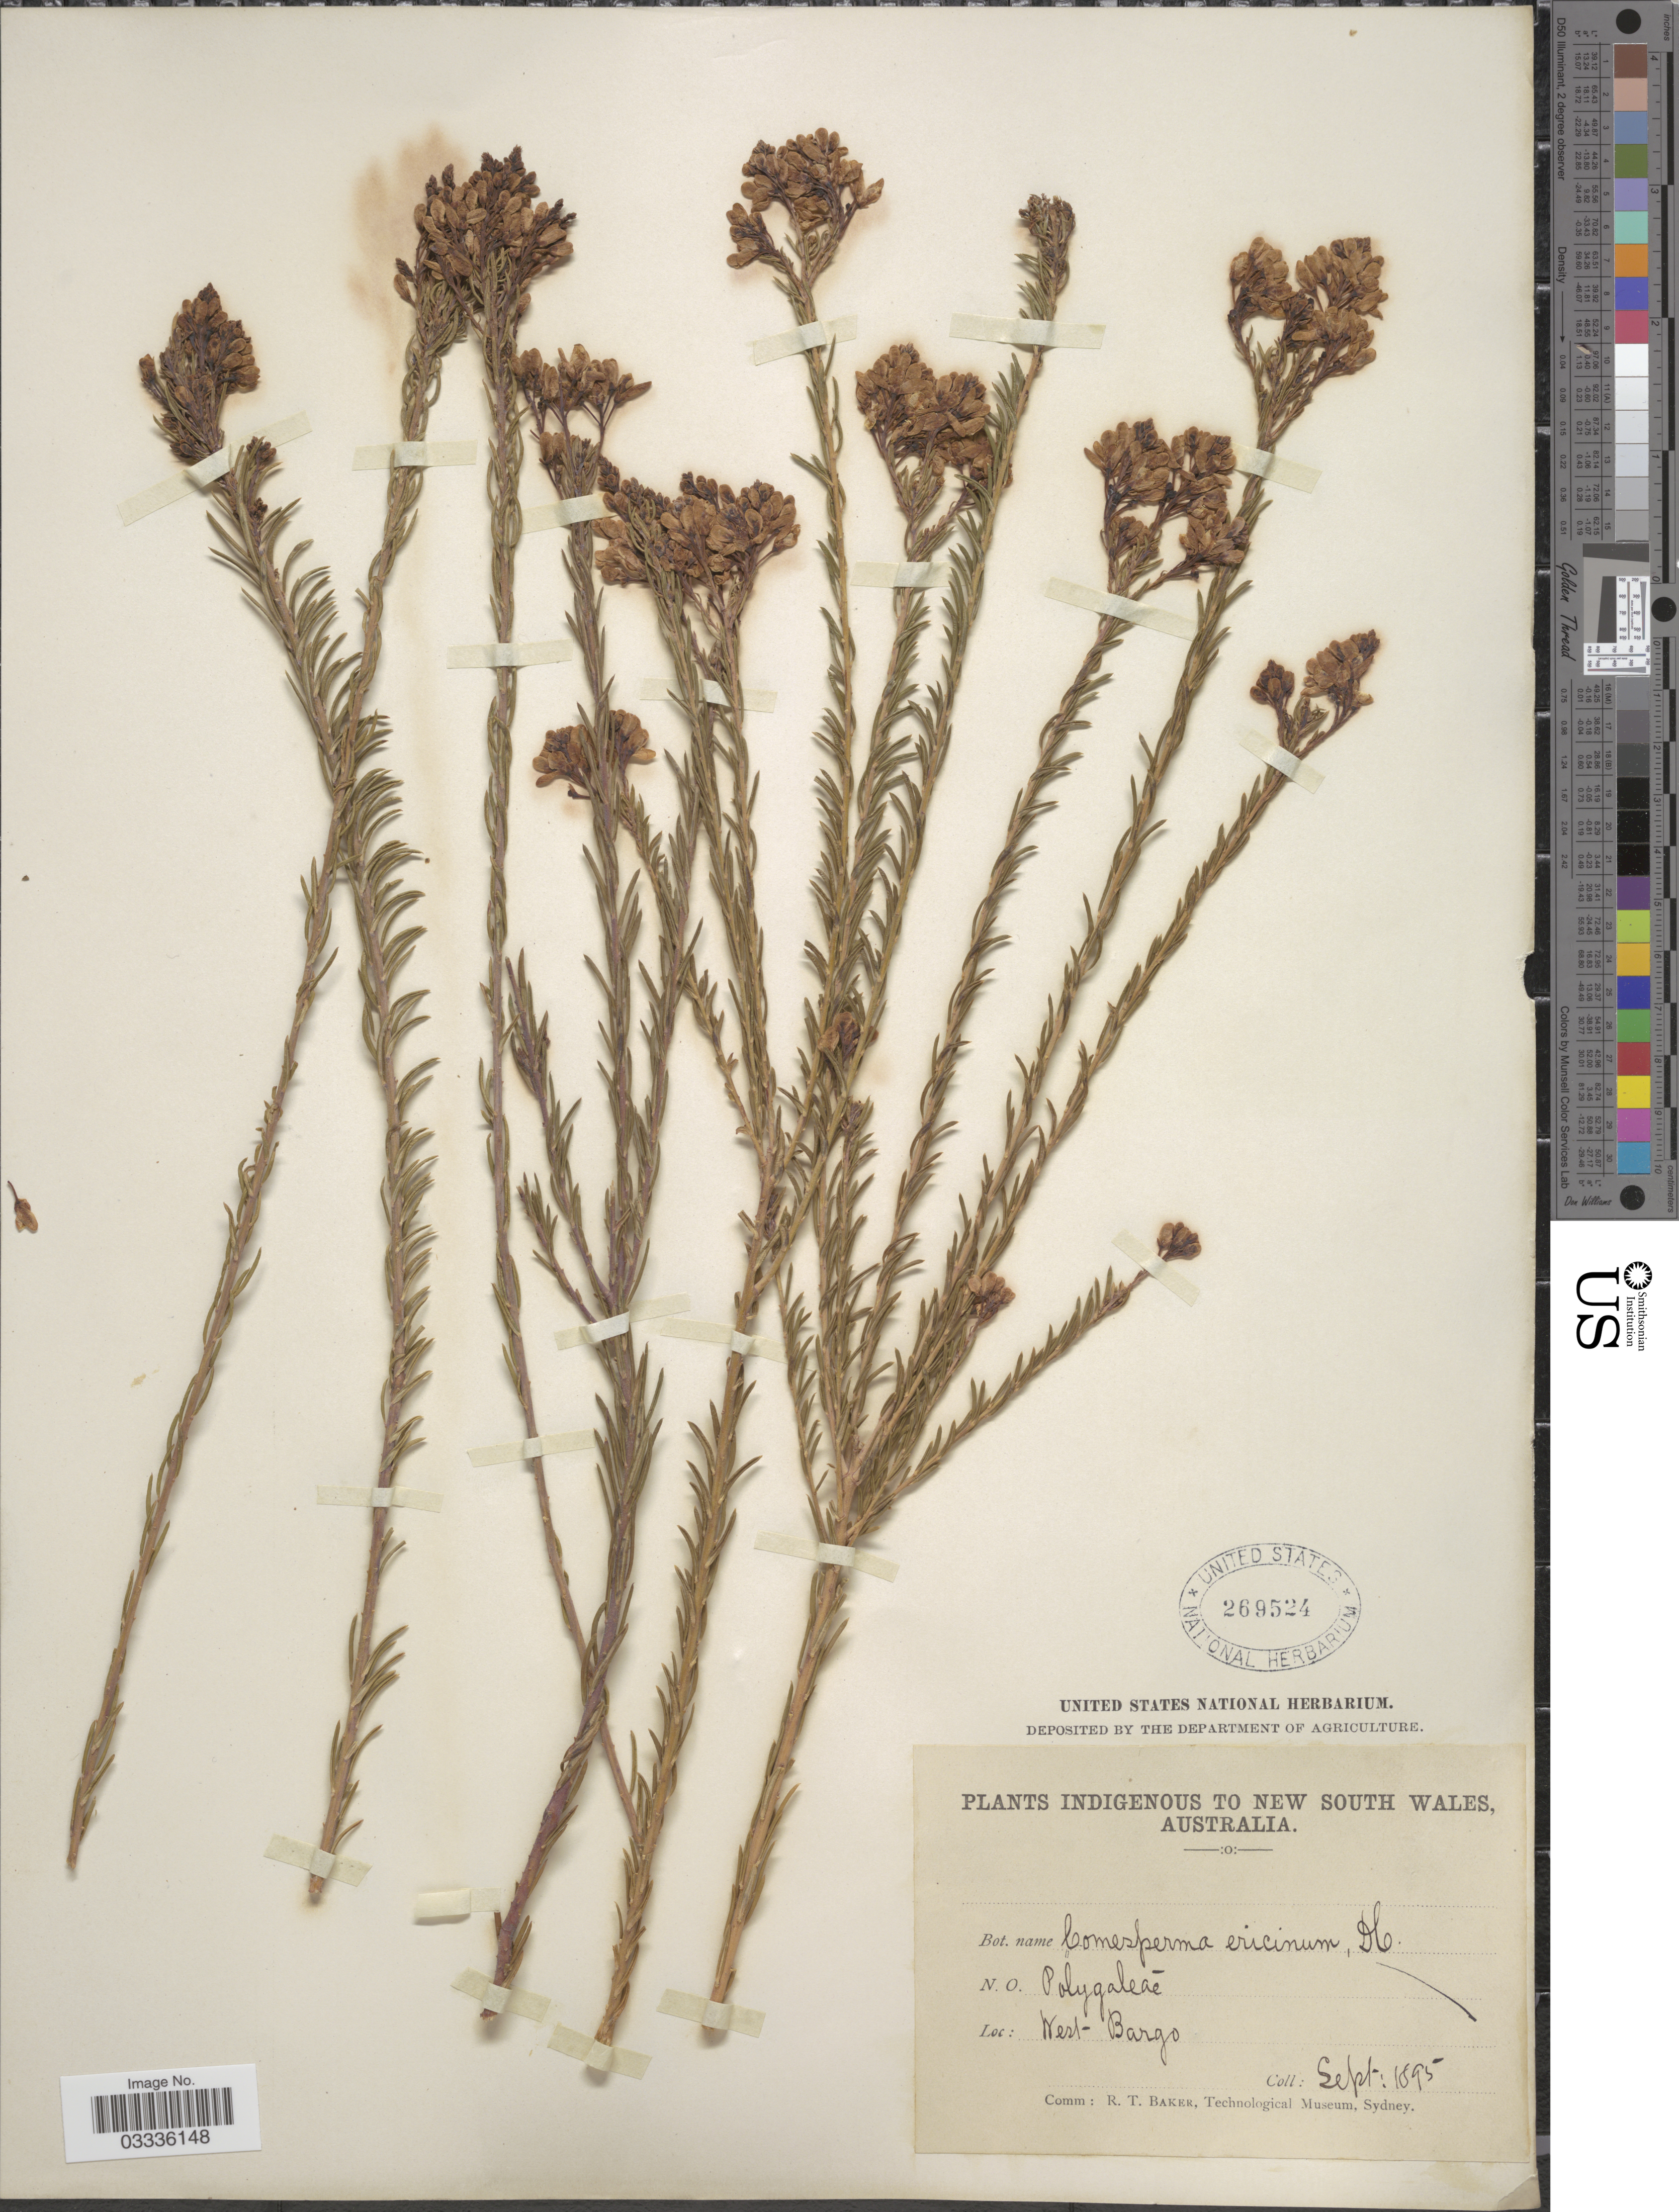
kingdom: Plantae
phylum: Tracheophyta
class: Magnoliopsida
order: Fabales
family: Polygalaceae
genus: Comesperma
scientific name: Comesperma ericinum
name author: DC.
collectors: ex herb. United States National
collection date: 1895-09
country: Australia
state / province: New South Wales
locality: West Bargo.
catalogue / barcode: US 269524